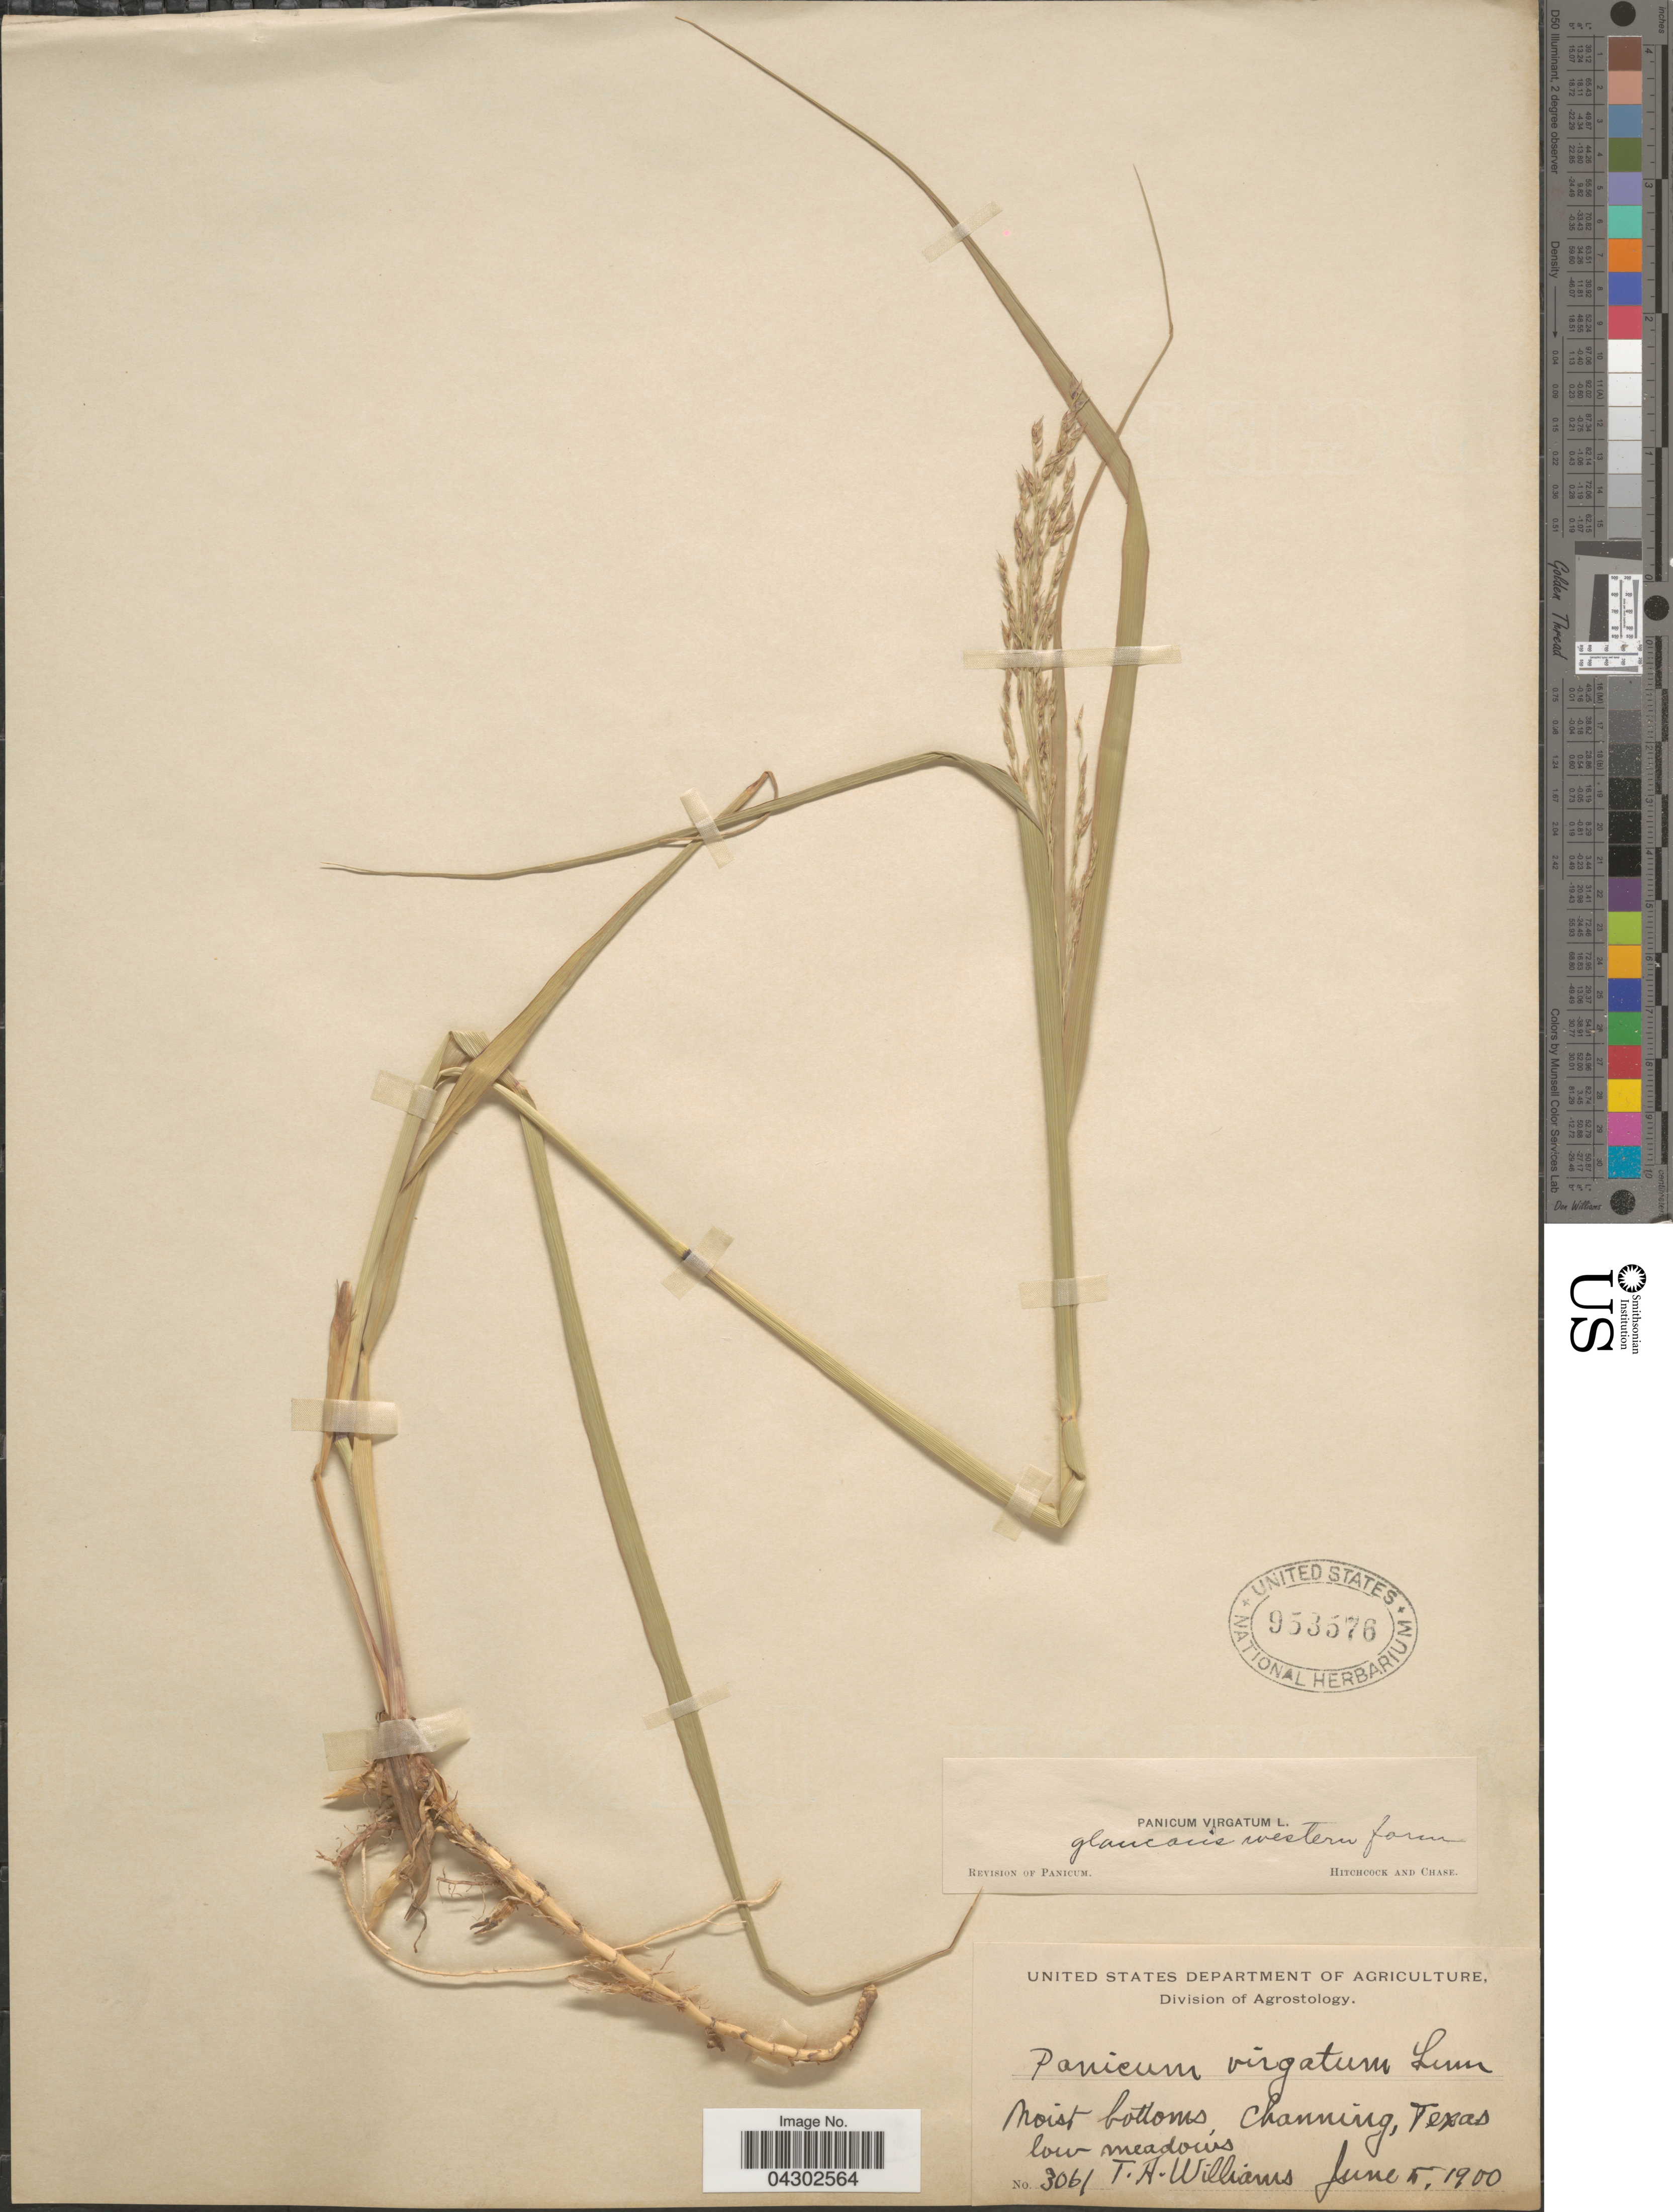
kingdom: Plantae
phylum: Tracheophyta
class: Liliopsida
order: Poales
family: Poaceae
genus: Panicum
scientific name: Panicum virgatum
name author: L.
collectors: T. Williams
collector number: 3061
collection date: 1900-06-05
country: United States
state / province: Texas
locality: Moist bottoms, channing, low meadows.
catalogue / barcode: US 953576